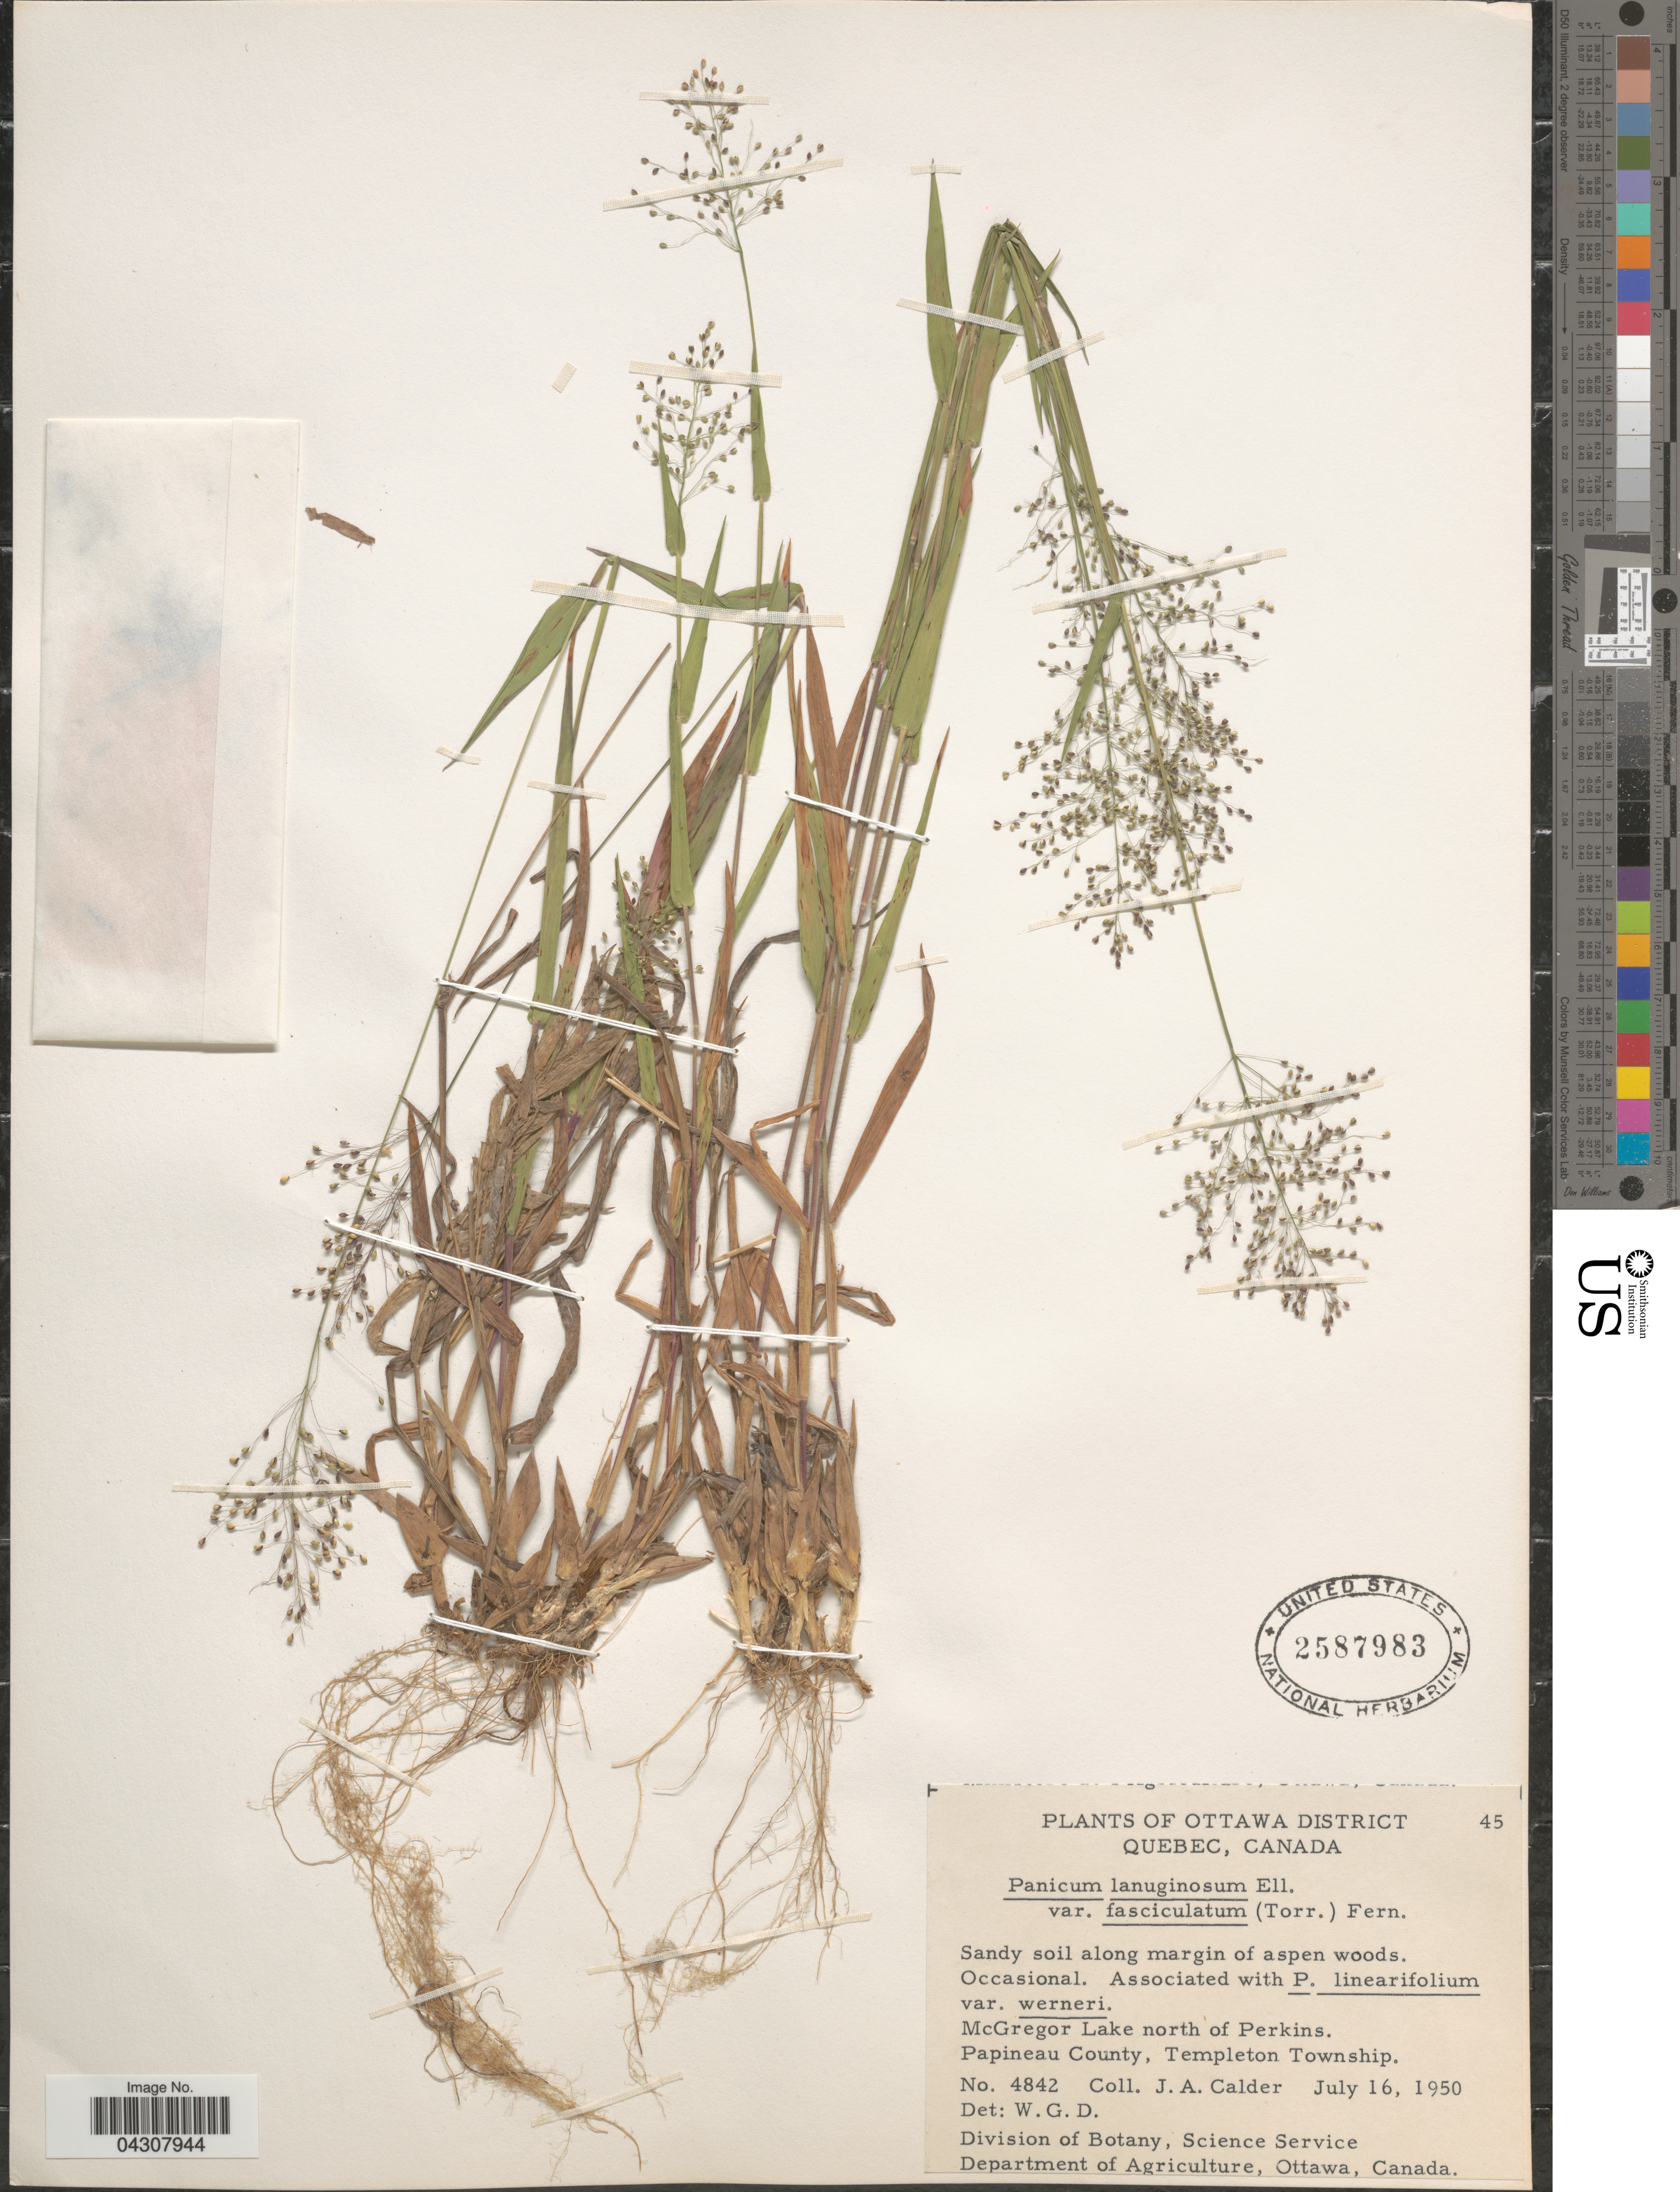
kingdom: Plantae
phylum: Tracheophyta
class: Liliopsida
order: Poales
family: Poaceae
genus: Dichanthelium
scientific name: Dichanthelium acuminatum var. acuminatum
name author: (Sw.) Gould & C.A. Clark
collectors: J. A. Calder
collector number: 4842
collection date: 1950-07-16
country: Canada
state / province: Quebec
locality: Ottawa District. mcGregor Lake north of Perkins. Papineau County, Templeton Township.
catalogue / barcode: US 2587983